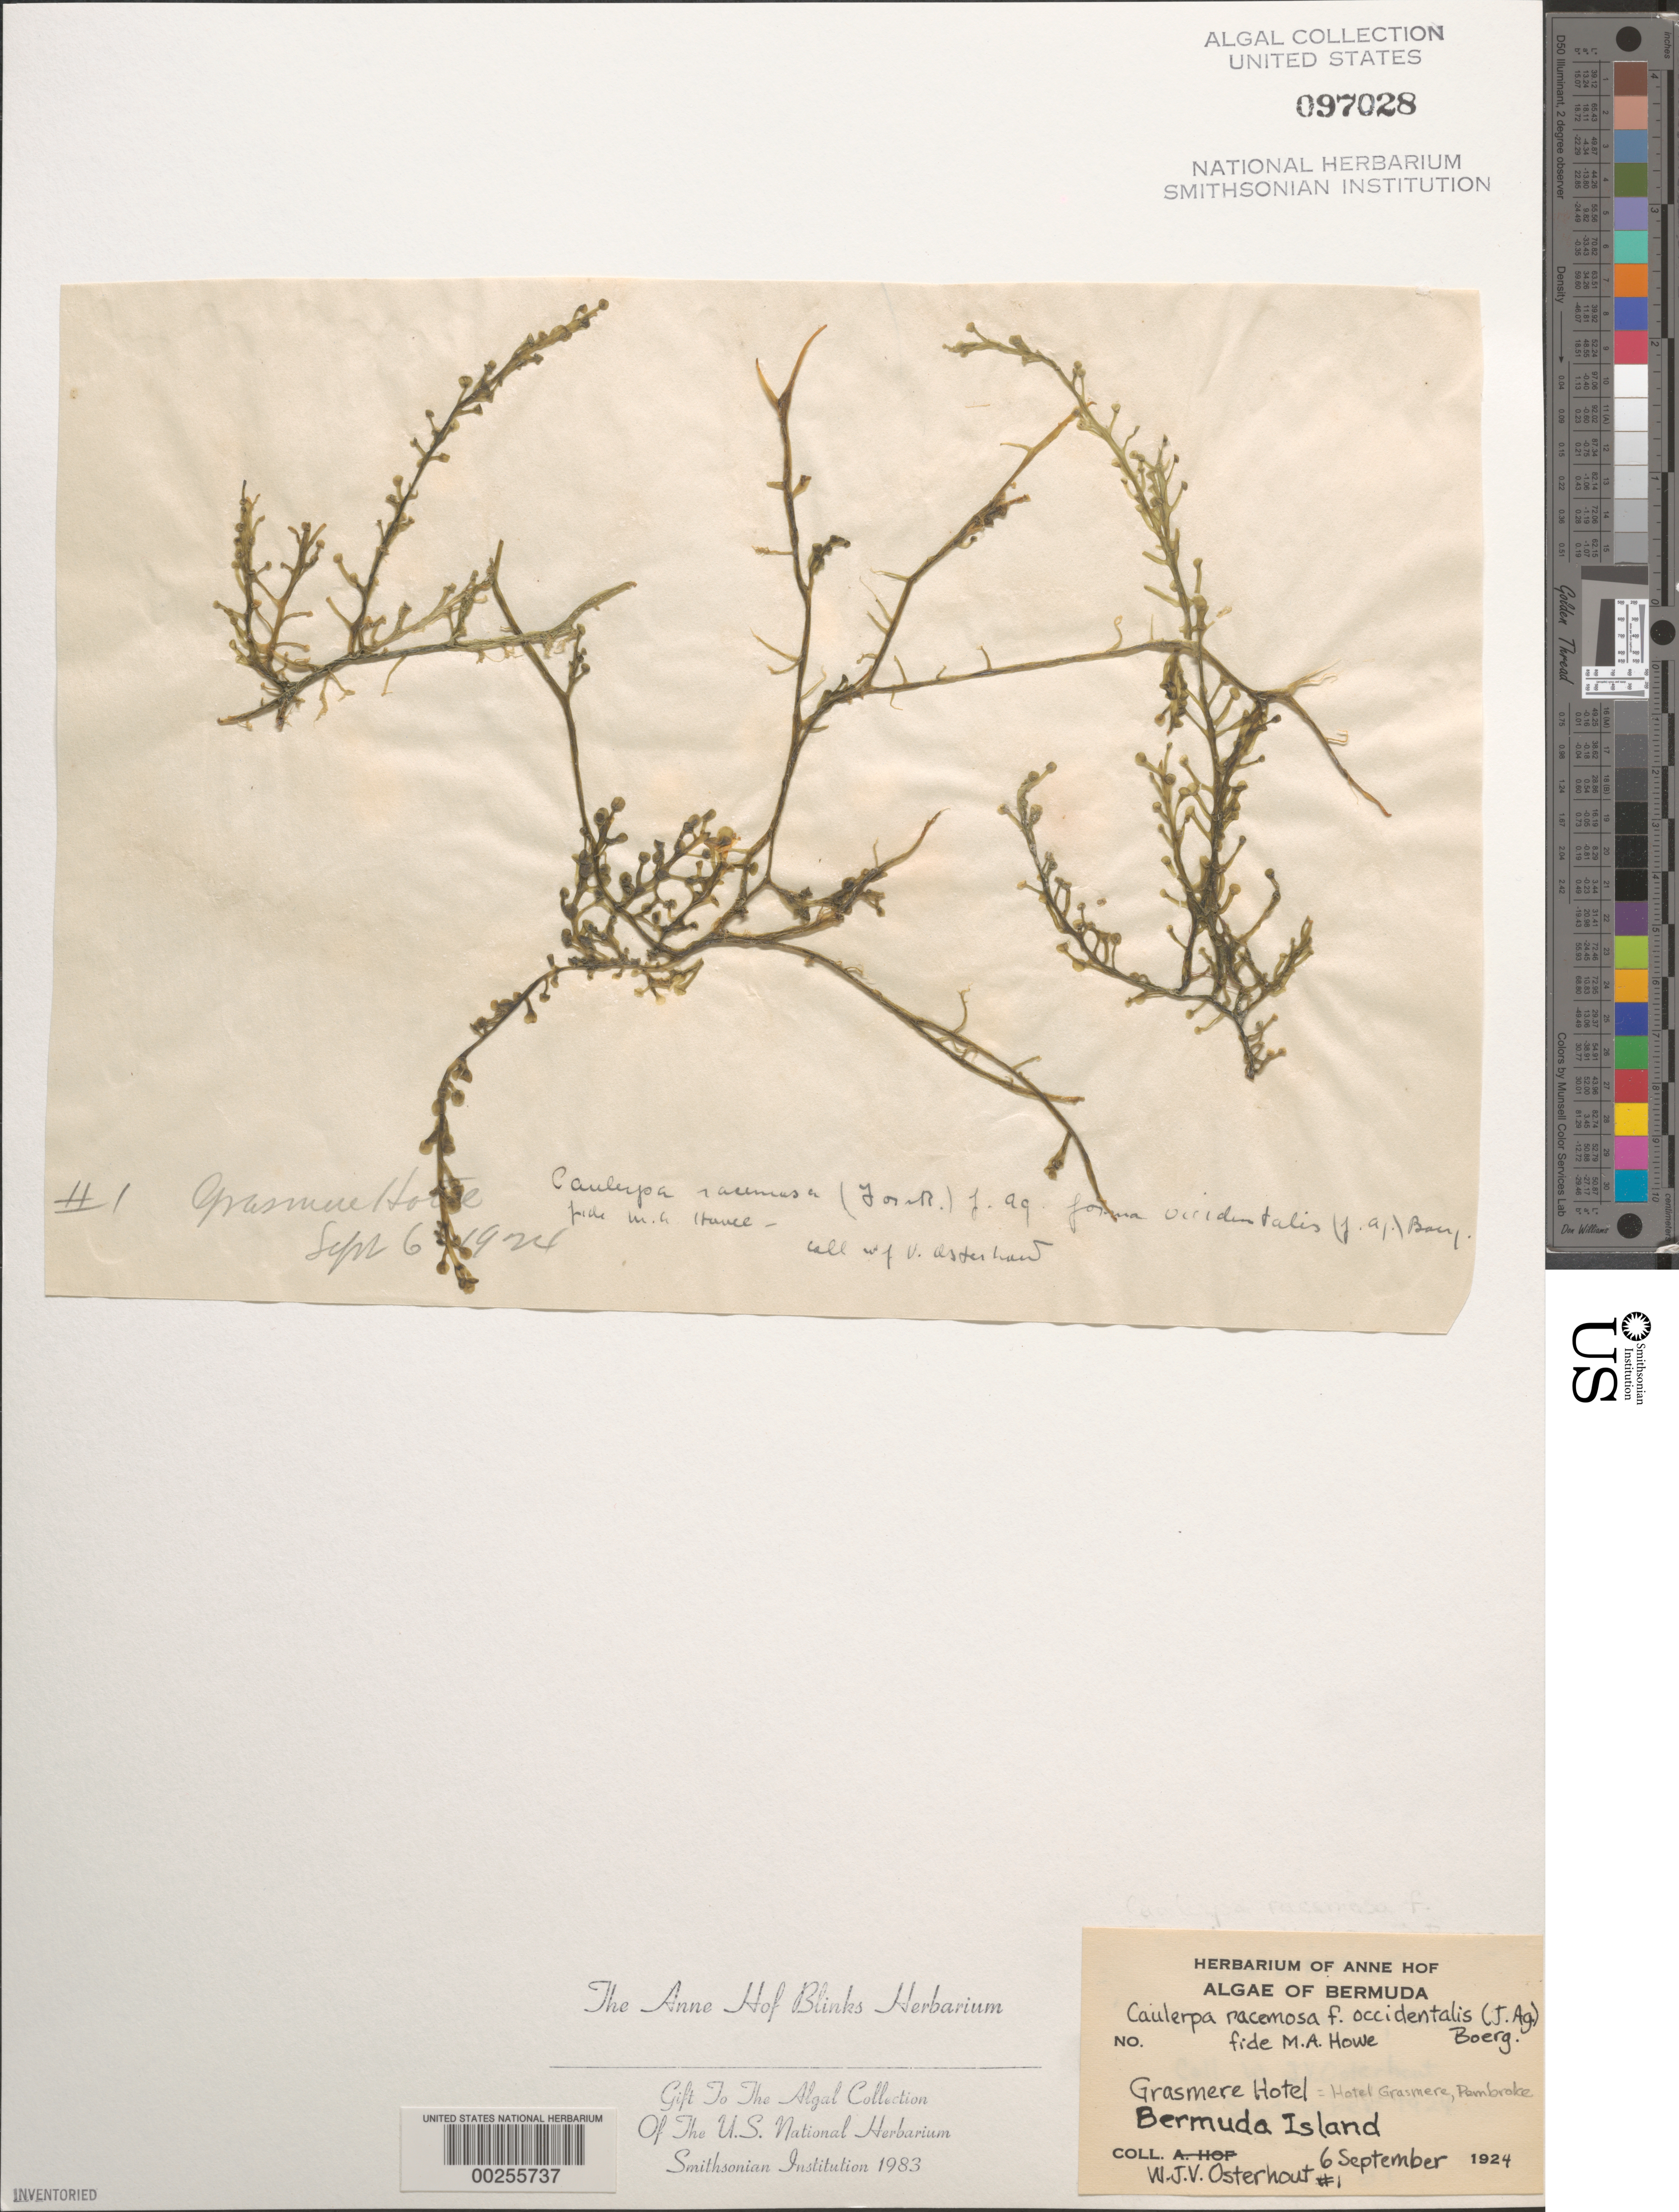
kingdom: Plantae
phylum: Chlorophyta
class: Ulvophyceae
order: Bryopsidales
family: Caulerpaceae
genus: Caulerpa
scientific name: Caulerpa racemosa f. occidentalis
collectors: W. Osterhout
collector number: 1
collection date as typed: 06 Sep 1924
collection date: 1924-09-06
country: Bermuda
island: Bermuda Island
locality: Pembroke, Hotel Grasmere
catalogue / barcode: US 97028